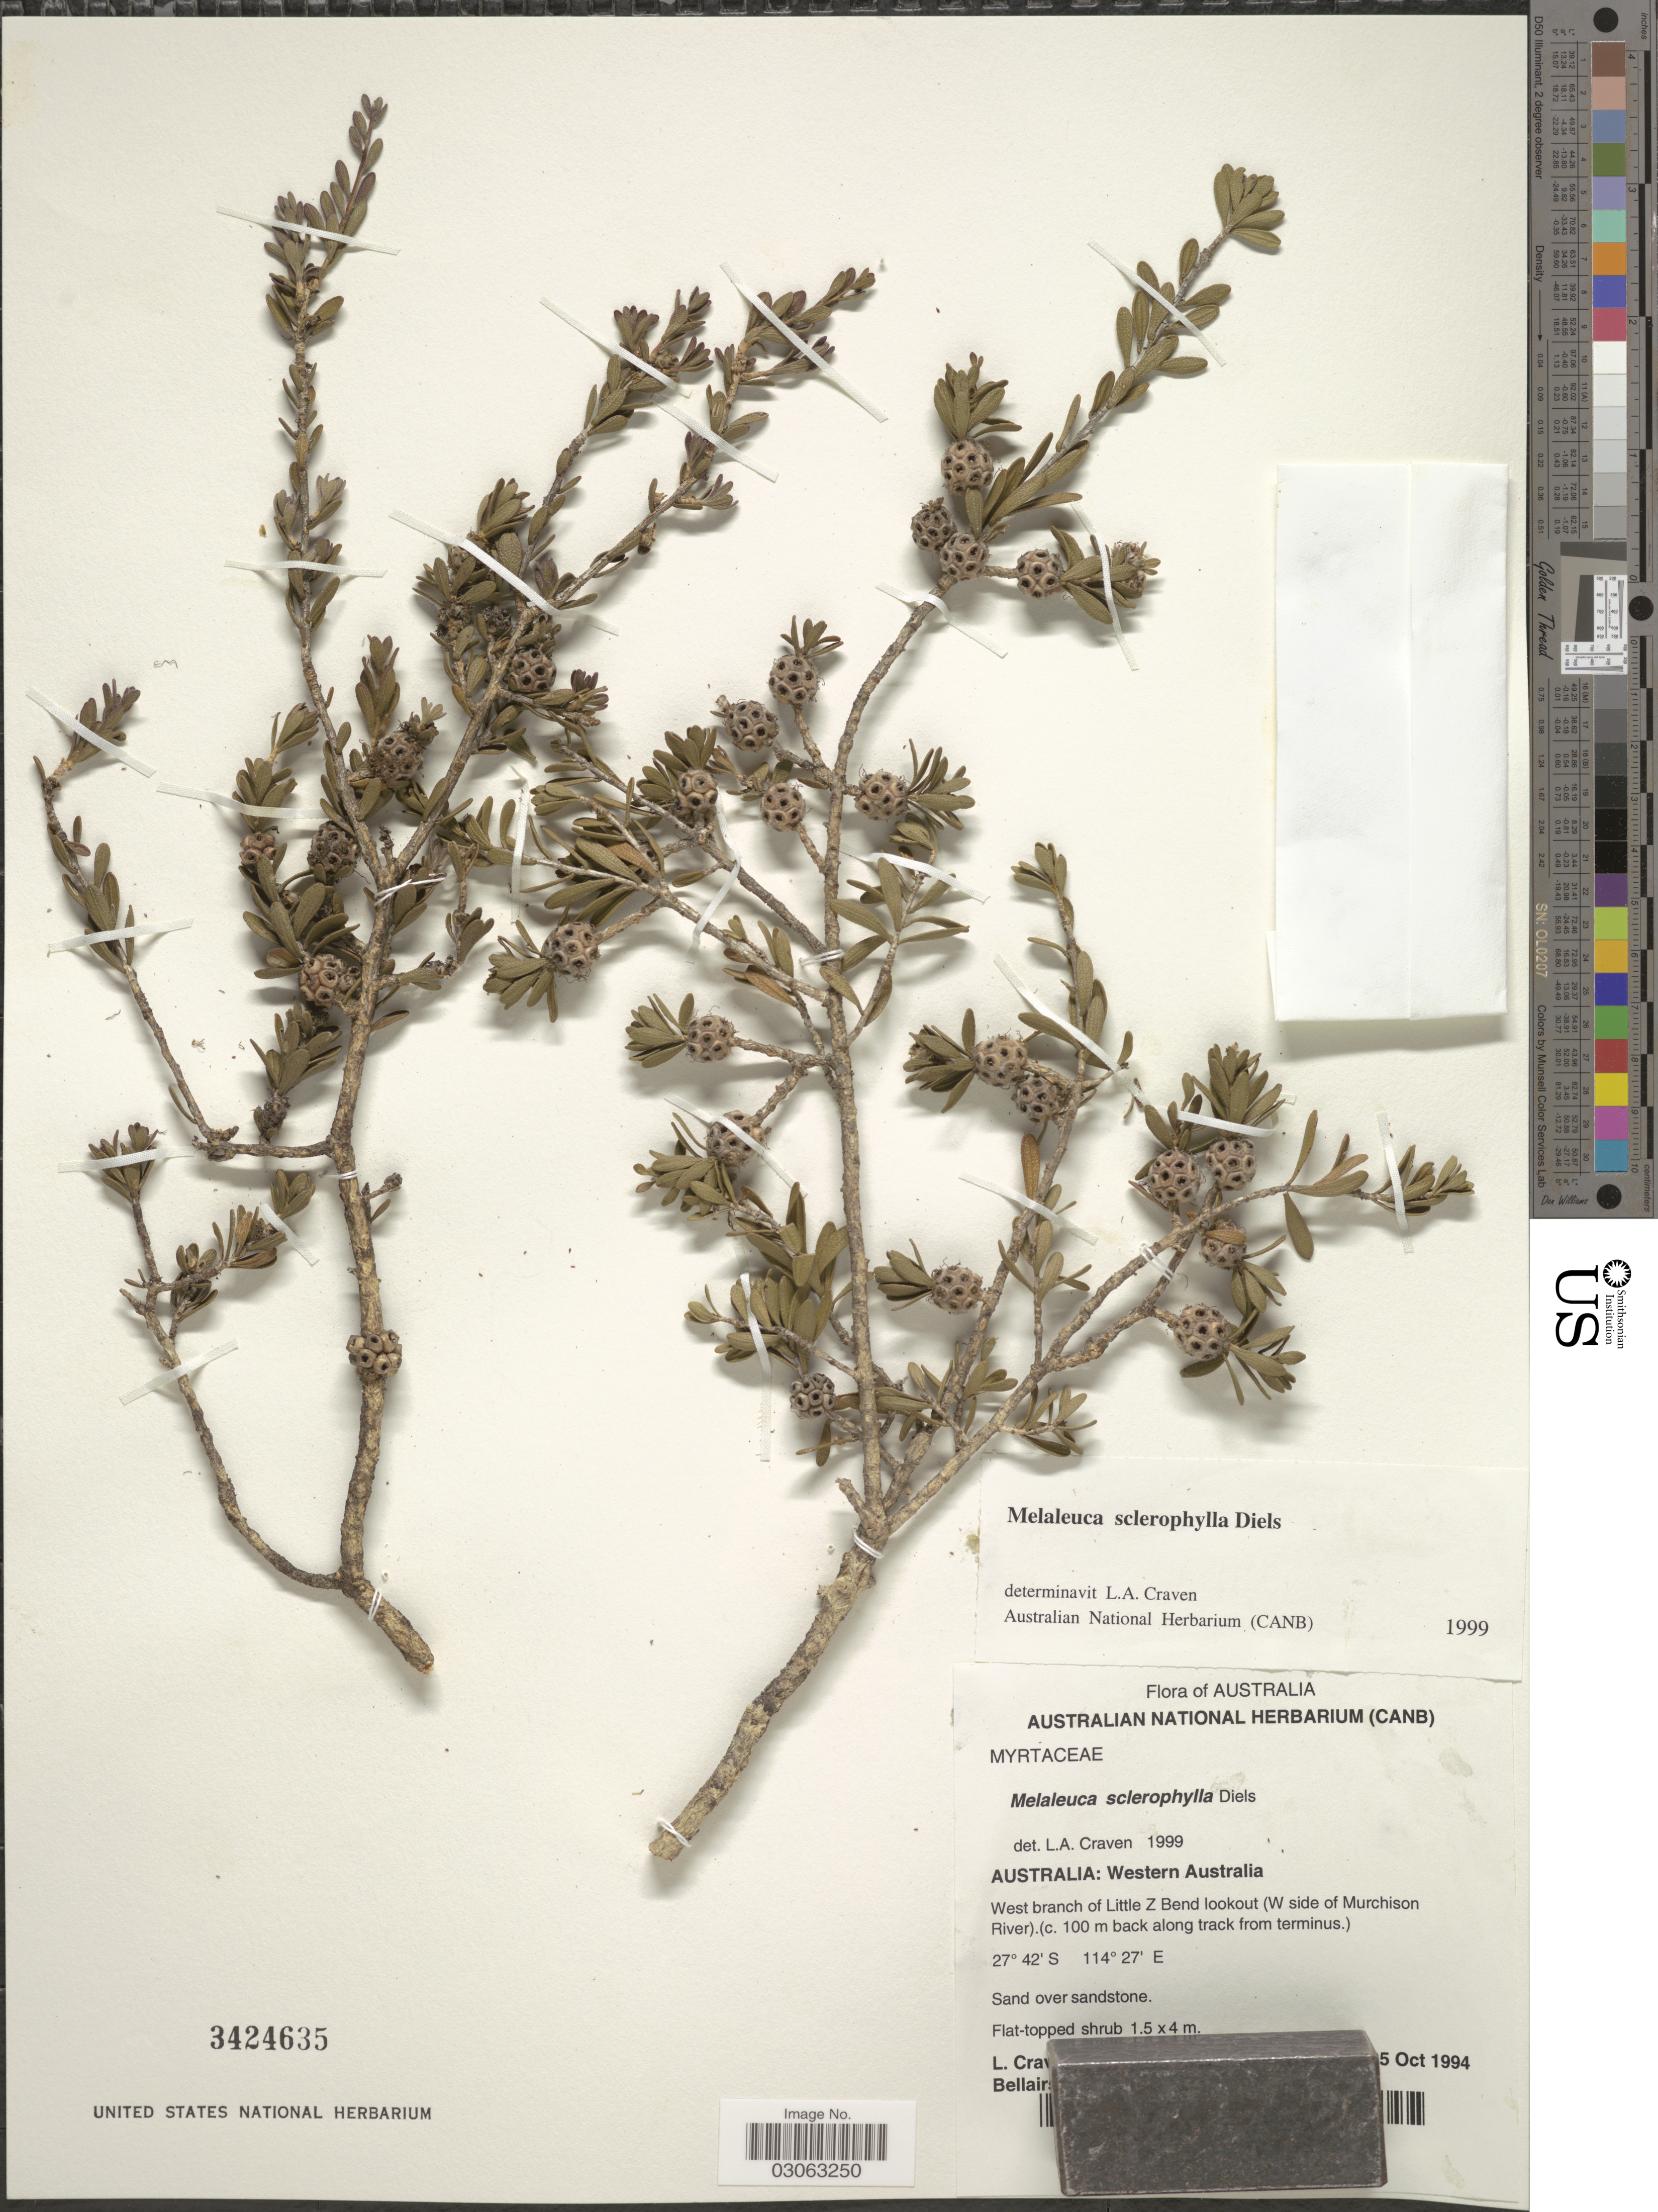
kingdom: Plantae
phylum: Tracheophyta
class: Magnoliopsida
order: Myrtales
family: Myrtaceae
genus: Melaleuca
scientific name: Melaleuca sclerophylla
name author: Diels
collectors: L. A. Craven & Bellair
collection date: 1994-10-05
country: Australia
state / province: Western Australia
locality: West branch of Little Z Bend lookout (W side of Murchison River). (c. 100 m back along track from terminus.).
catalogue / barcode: US 3424635